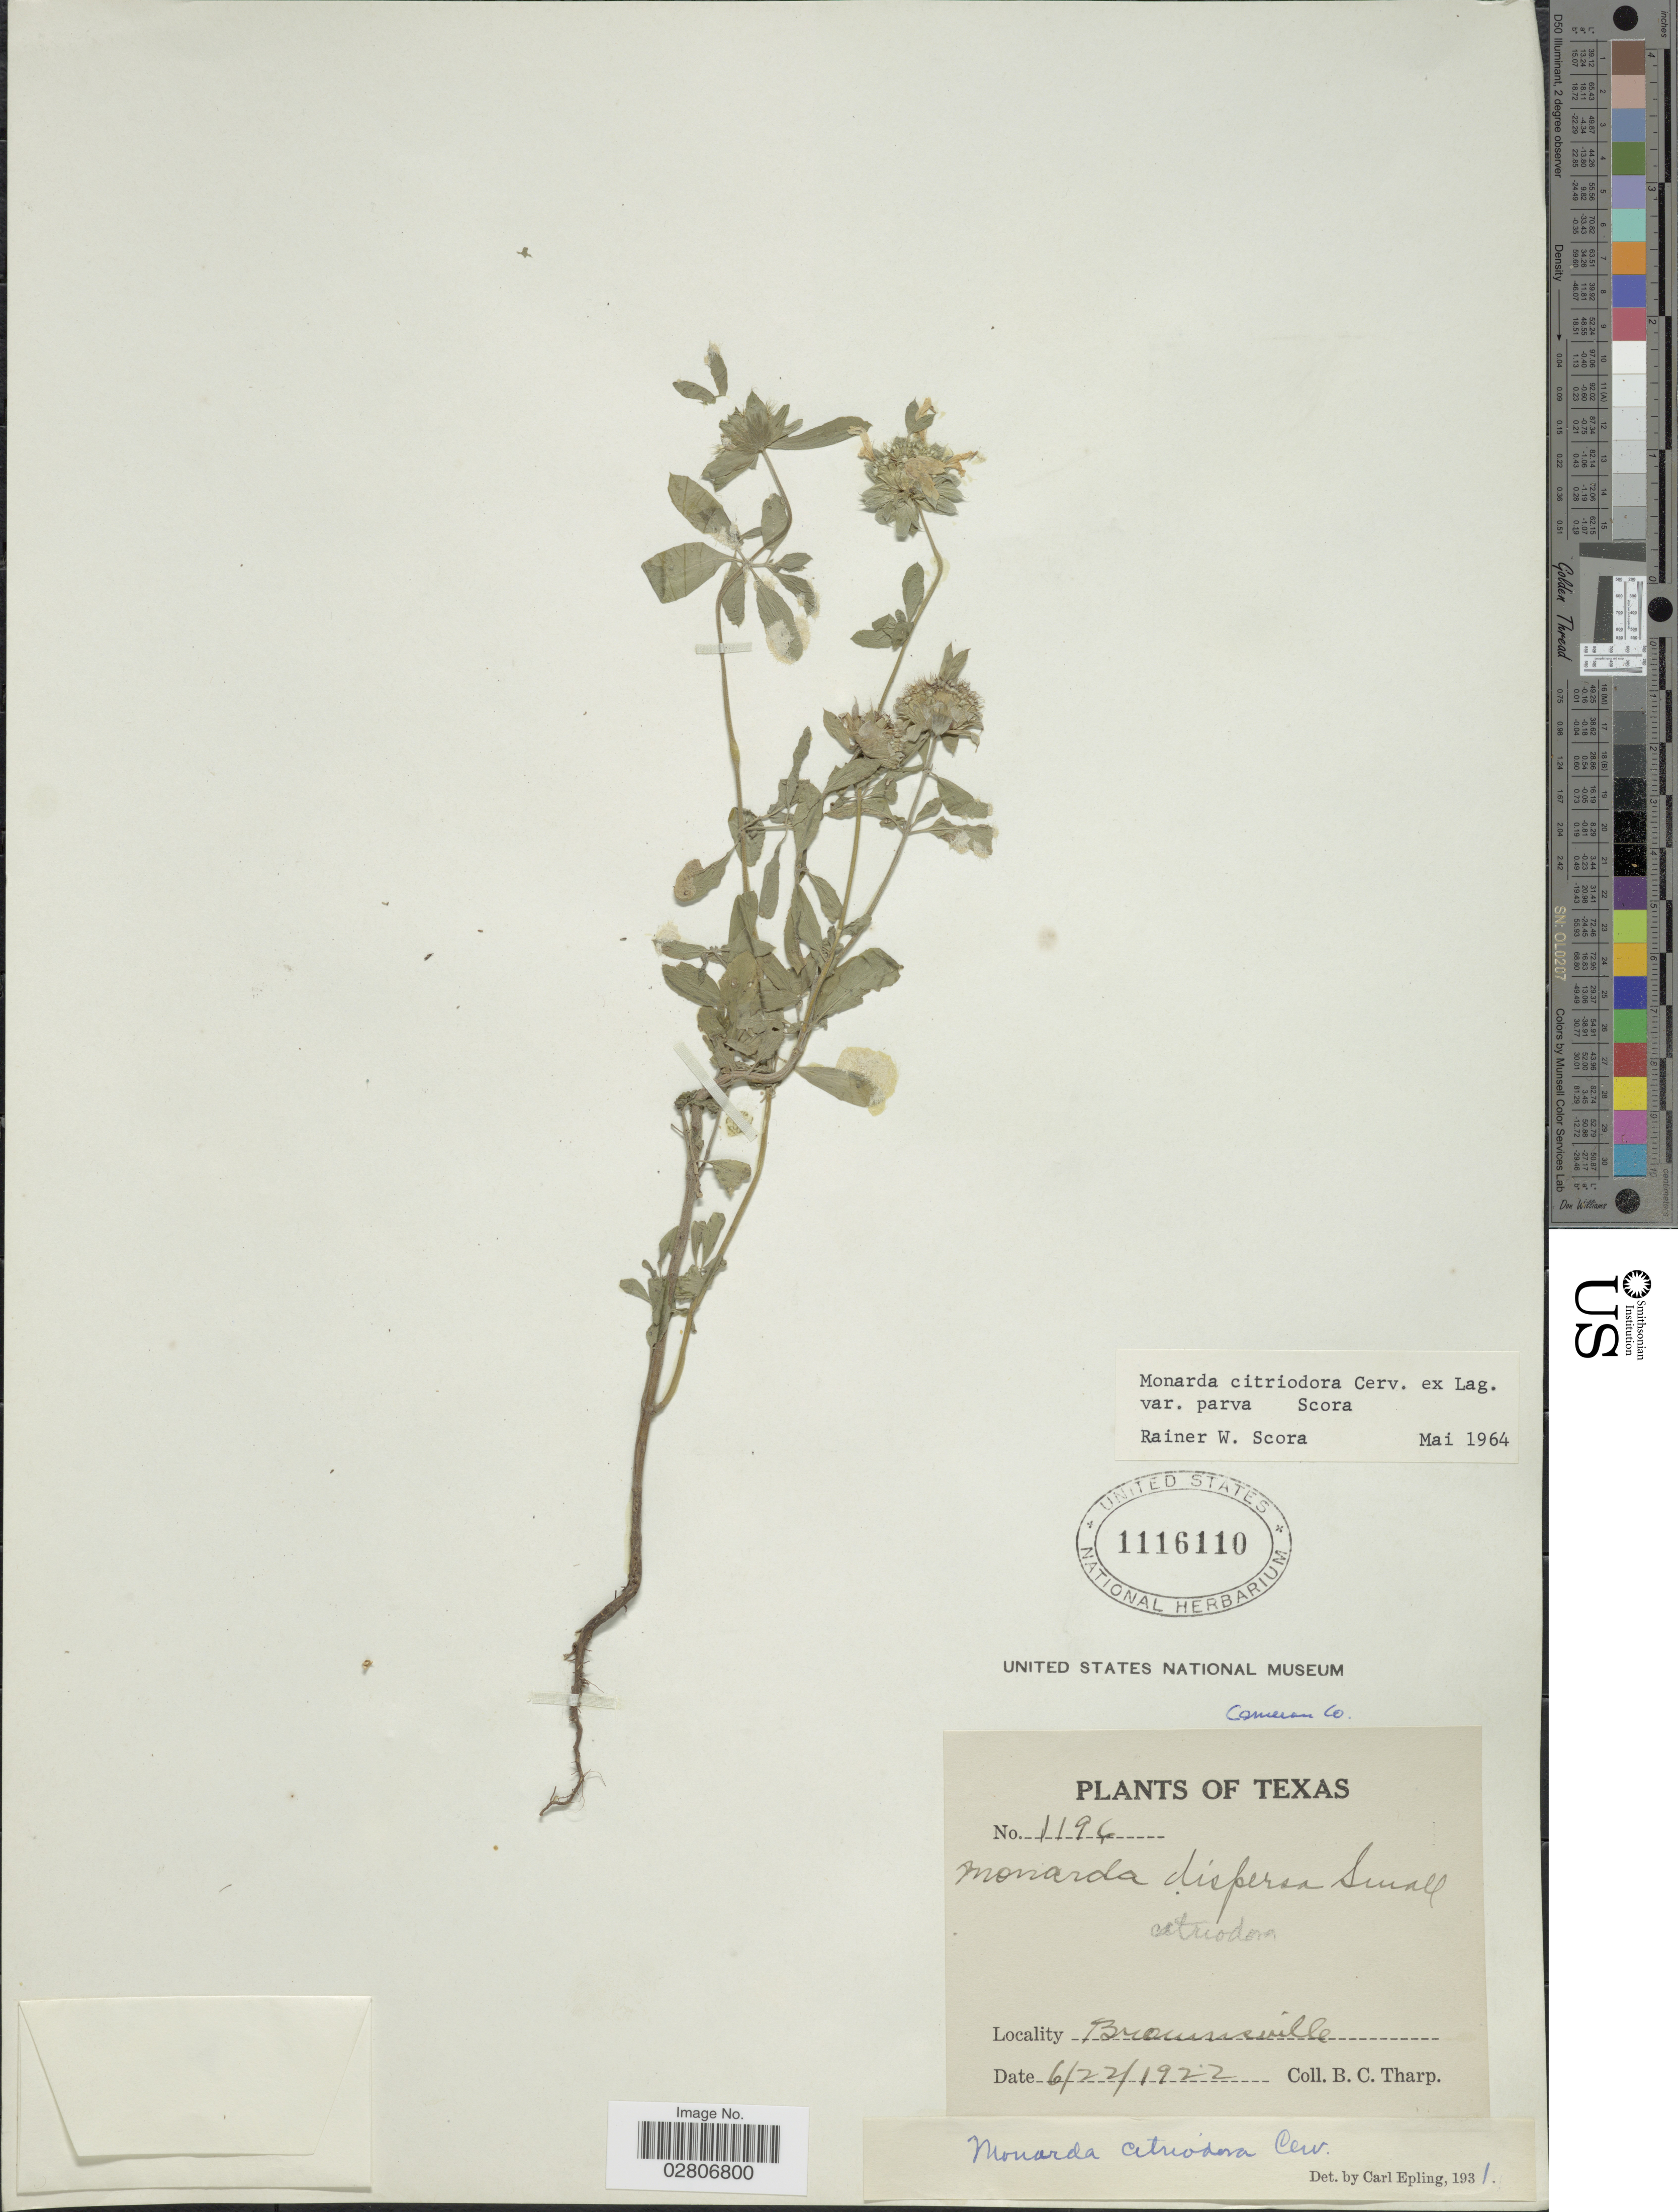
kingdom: Plantae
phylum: Tracheophyta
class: Magnoliopsida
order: Lamiales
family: Lamiaceae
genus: Monarda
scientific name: Monarda citriodora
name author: Cerv. ex Lag.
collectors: B. C. Tharp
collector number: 1196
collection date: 1922-06-22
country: United States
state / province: Texas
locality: Brownsville. Cameron Co.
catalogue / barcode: US 1116110